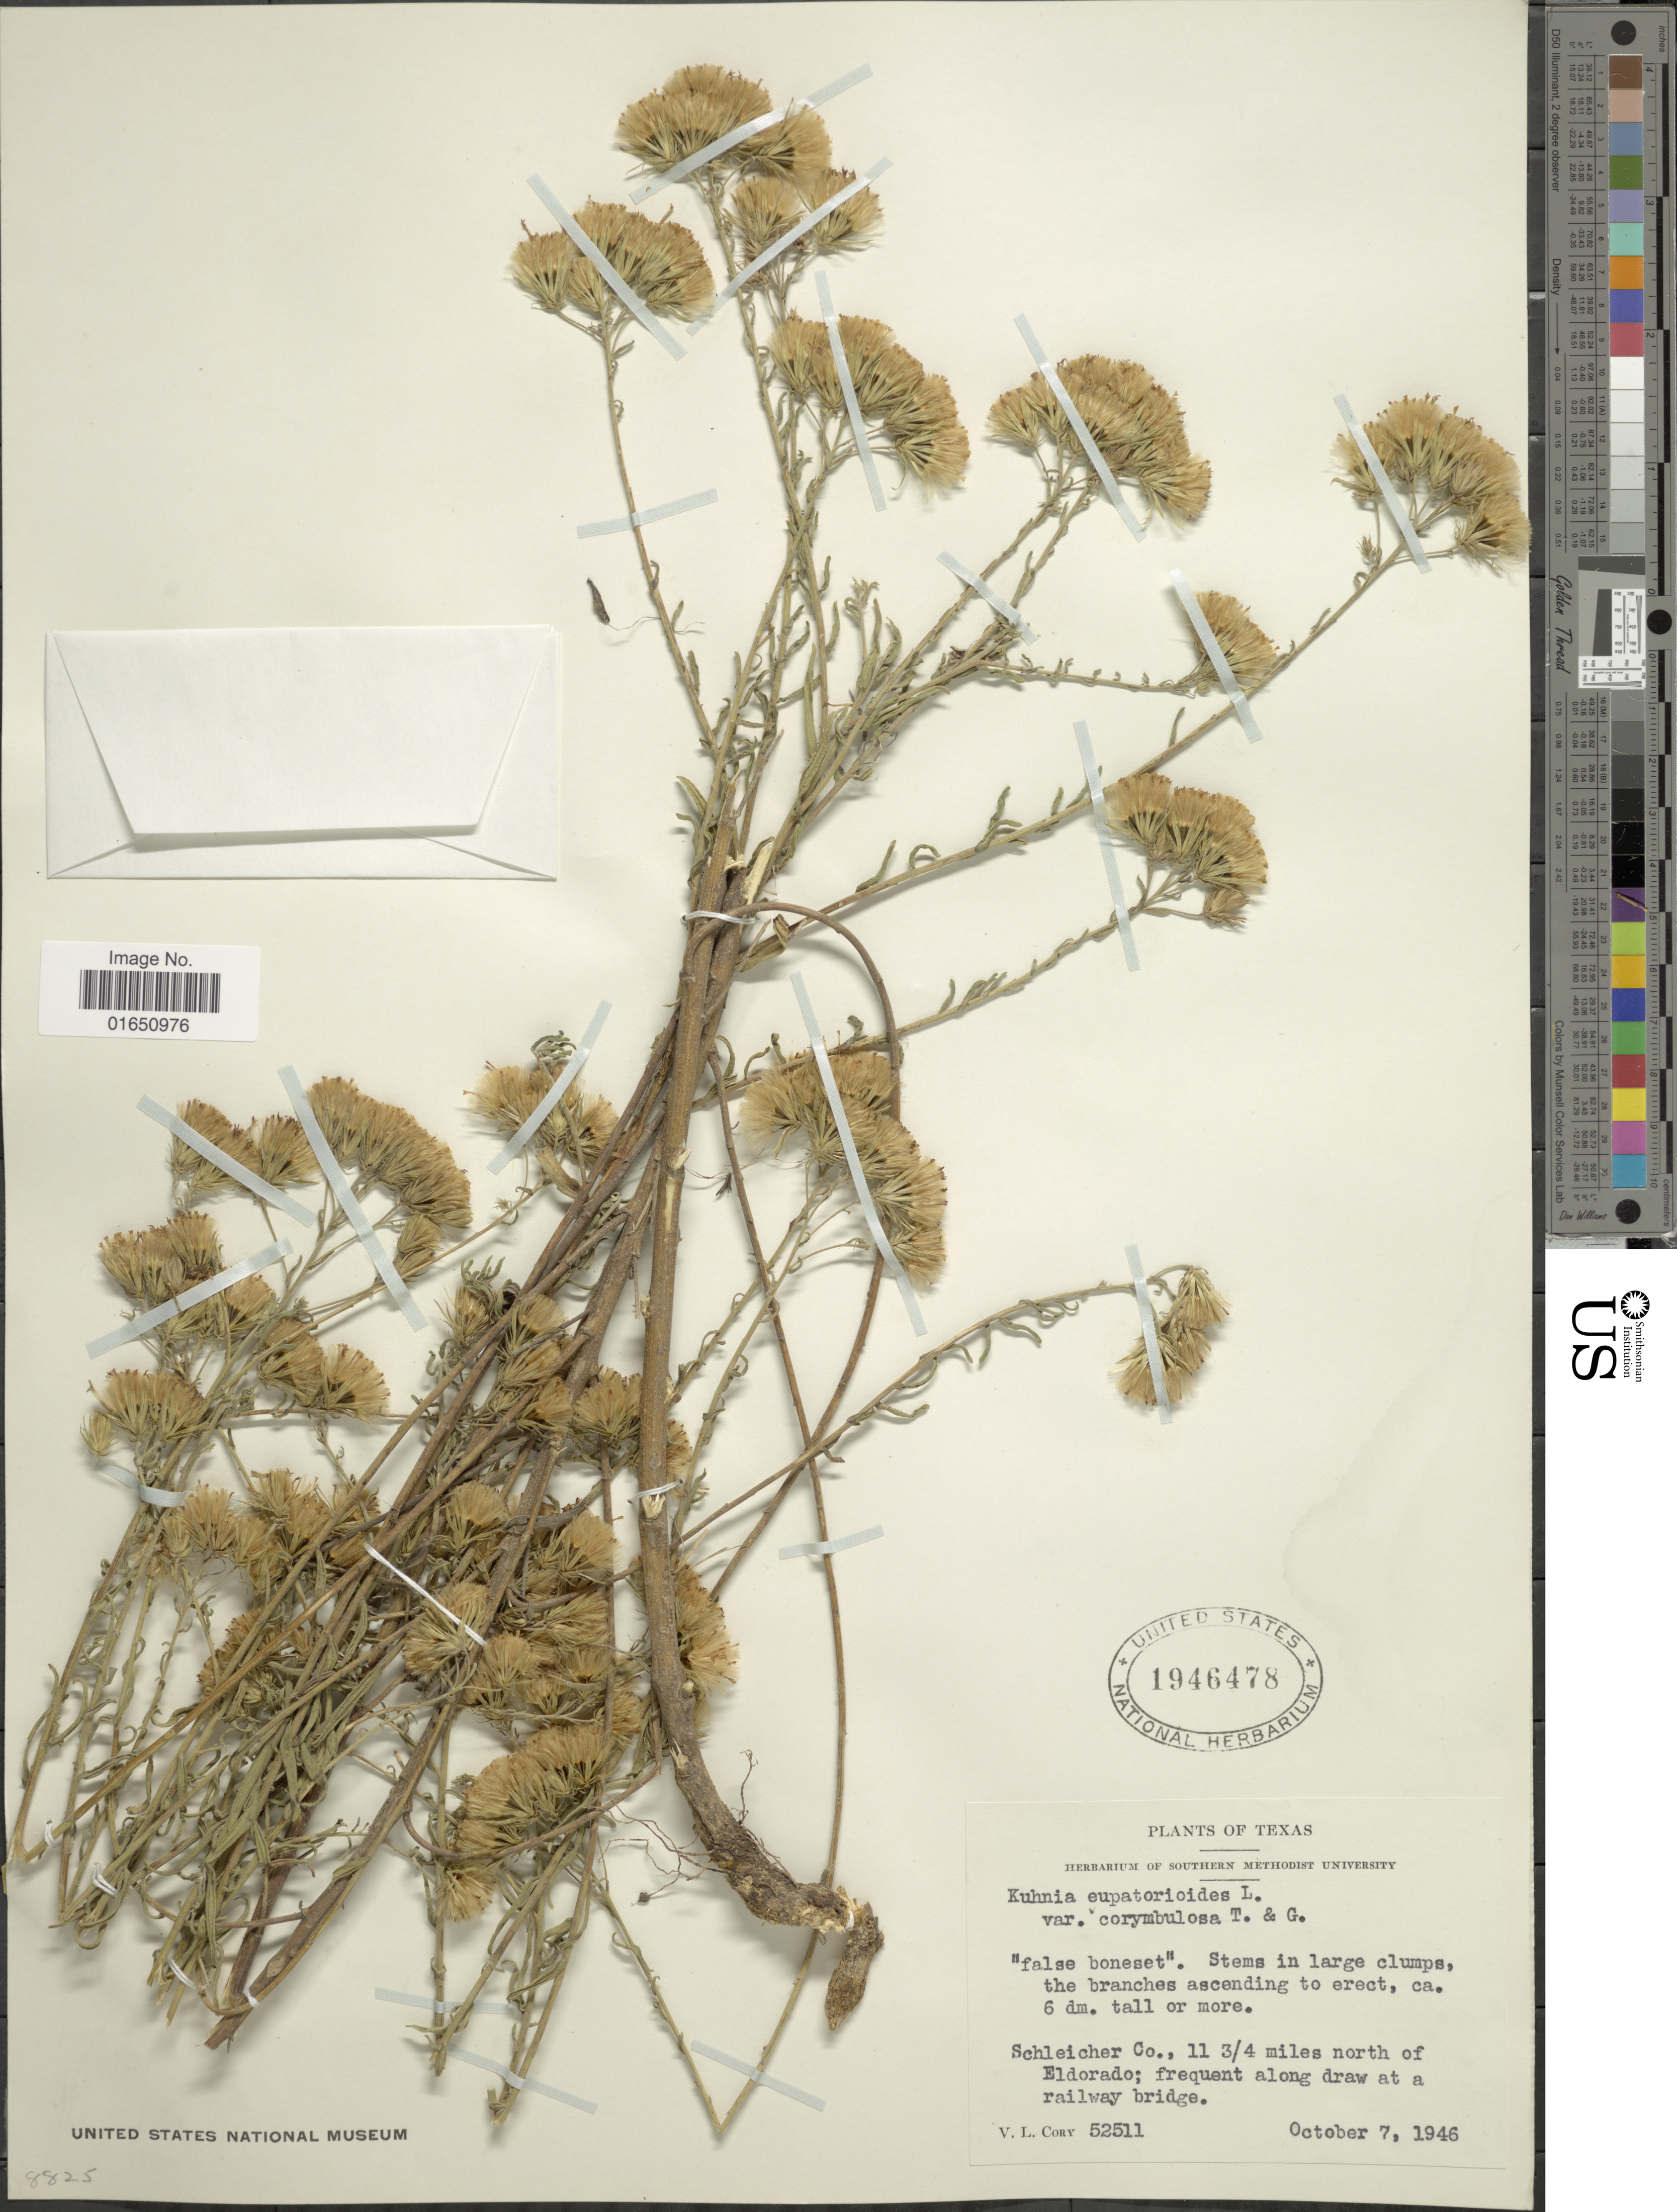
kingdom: Plantae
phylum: Tracheophyta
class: Magnoliopsida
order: Asterales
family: Asteraceae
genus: Brickellia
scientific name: Brickellia eupatorioides var. corymbulosa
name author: (Torr. & A. Gray) Shinners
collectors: V. Cory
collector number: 52511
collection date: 1946-10-07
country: United States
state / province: Texas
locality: Schleicher Co., 11 3/4 miles north of Eldorado; frequent along draw at a railway bridge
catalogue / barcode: US 1946478